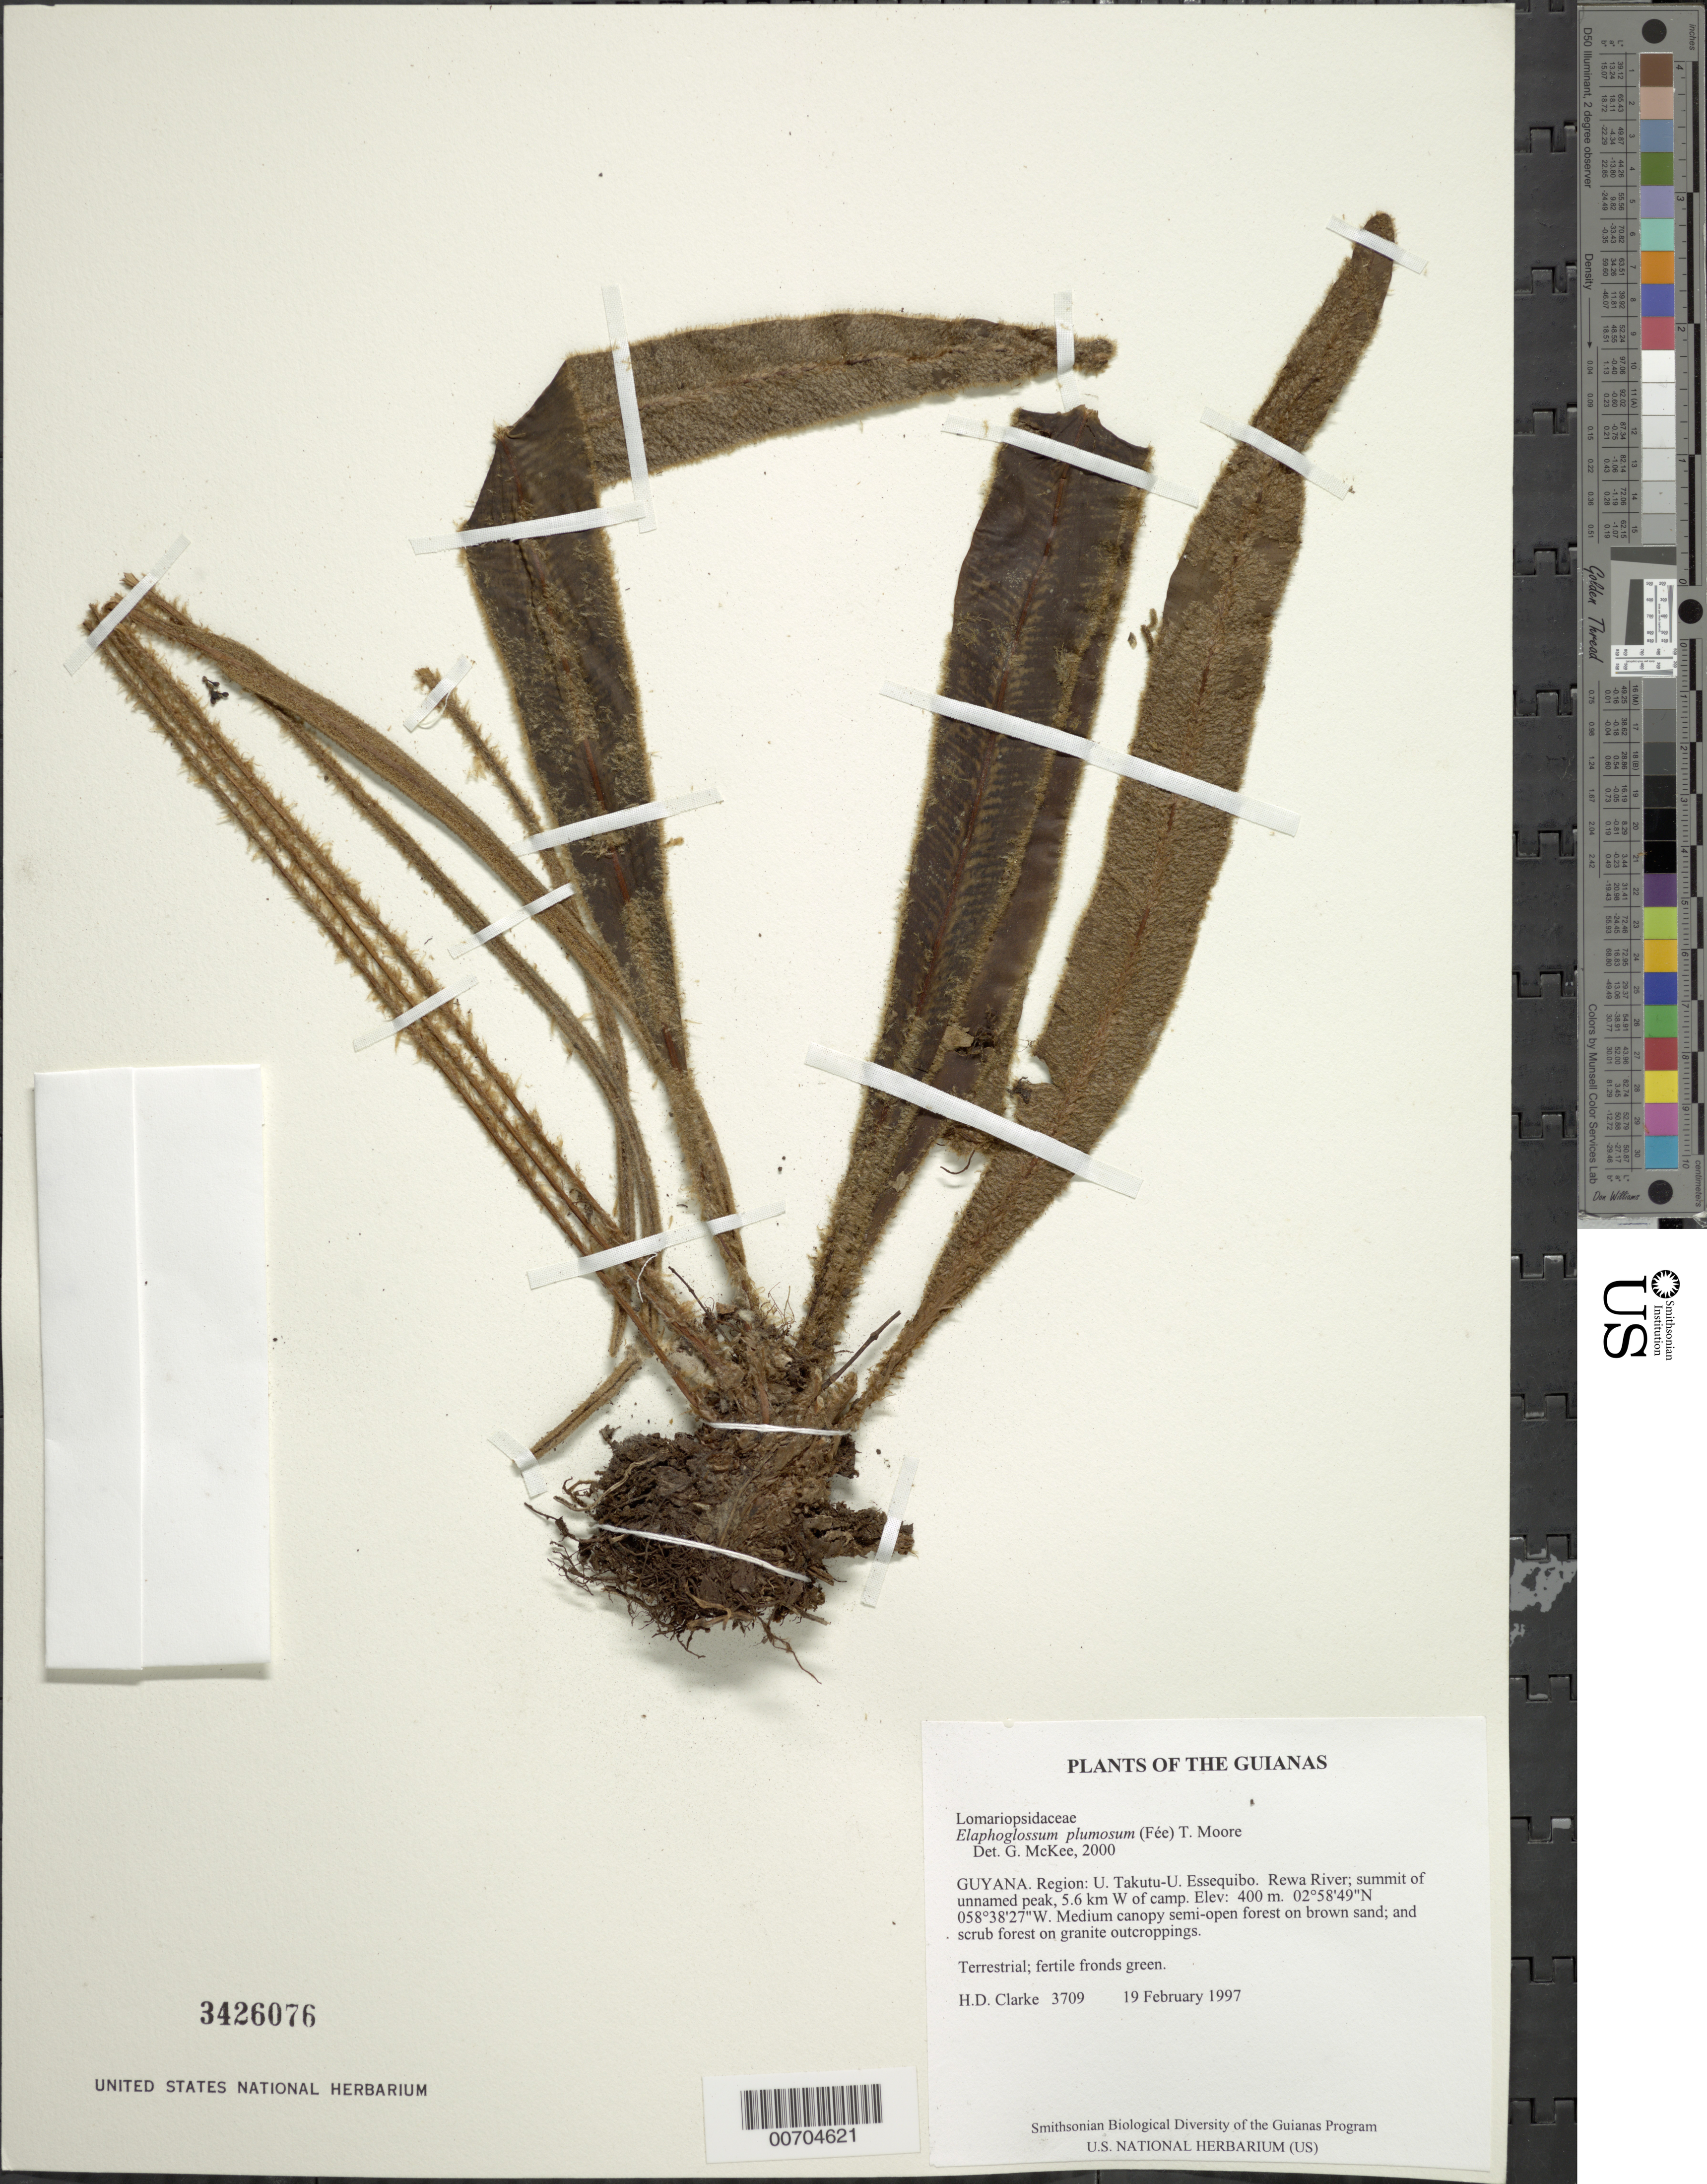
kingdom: Plantae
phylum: Tracheophyta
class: Polypodiopsida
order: Polypodiales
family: Dryopteridaceae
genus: Elaphoglossum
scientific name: Elaphoglossum plumosum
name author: (Fée) T. Moore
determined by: McKee, G. S., (US), NMNH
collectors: H. D. Clarke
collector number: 3709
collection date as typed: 19 February 1997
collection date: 1997-02-19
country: Guyana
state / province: U. Takutu-U. Essequibo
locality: Rewa River; summit of unnamed peak, 5.6 km W of camp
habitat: Medium canopy semi-open forest on brown sand; and scrub forest on granite outcroppings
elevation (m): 400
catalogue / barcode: US 3426076